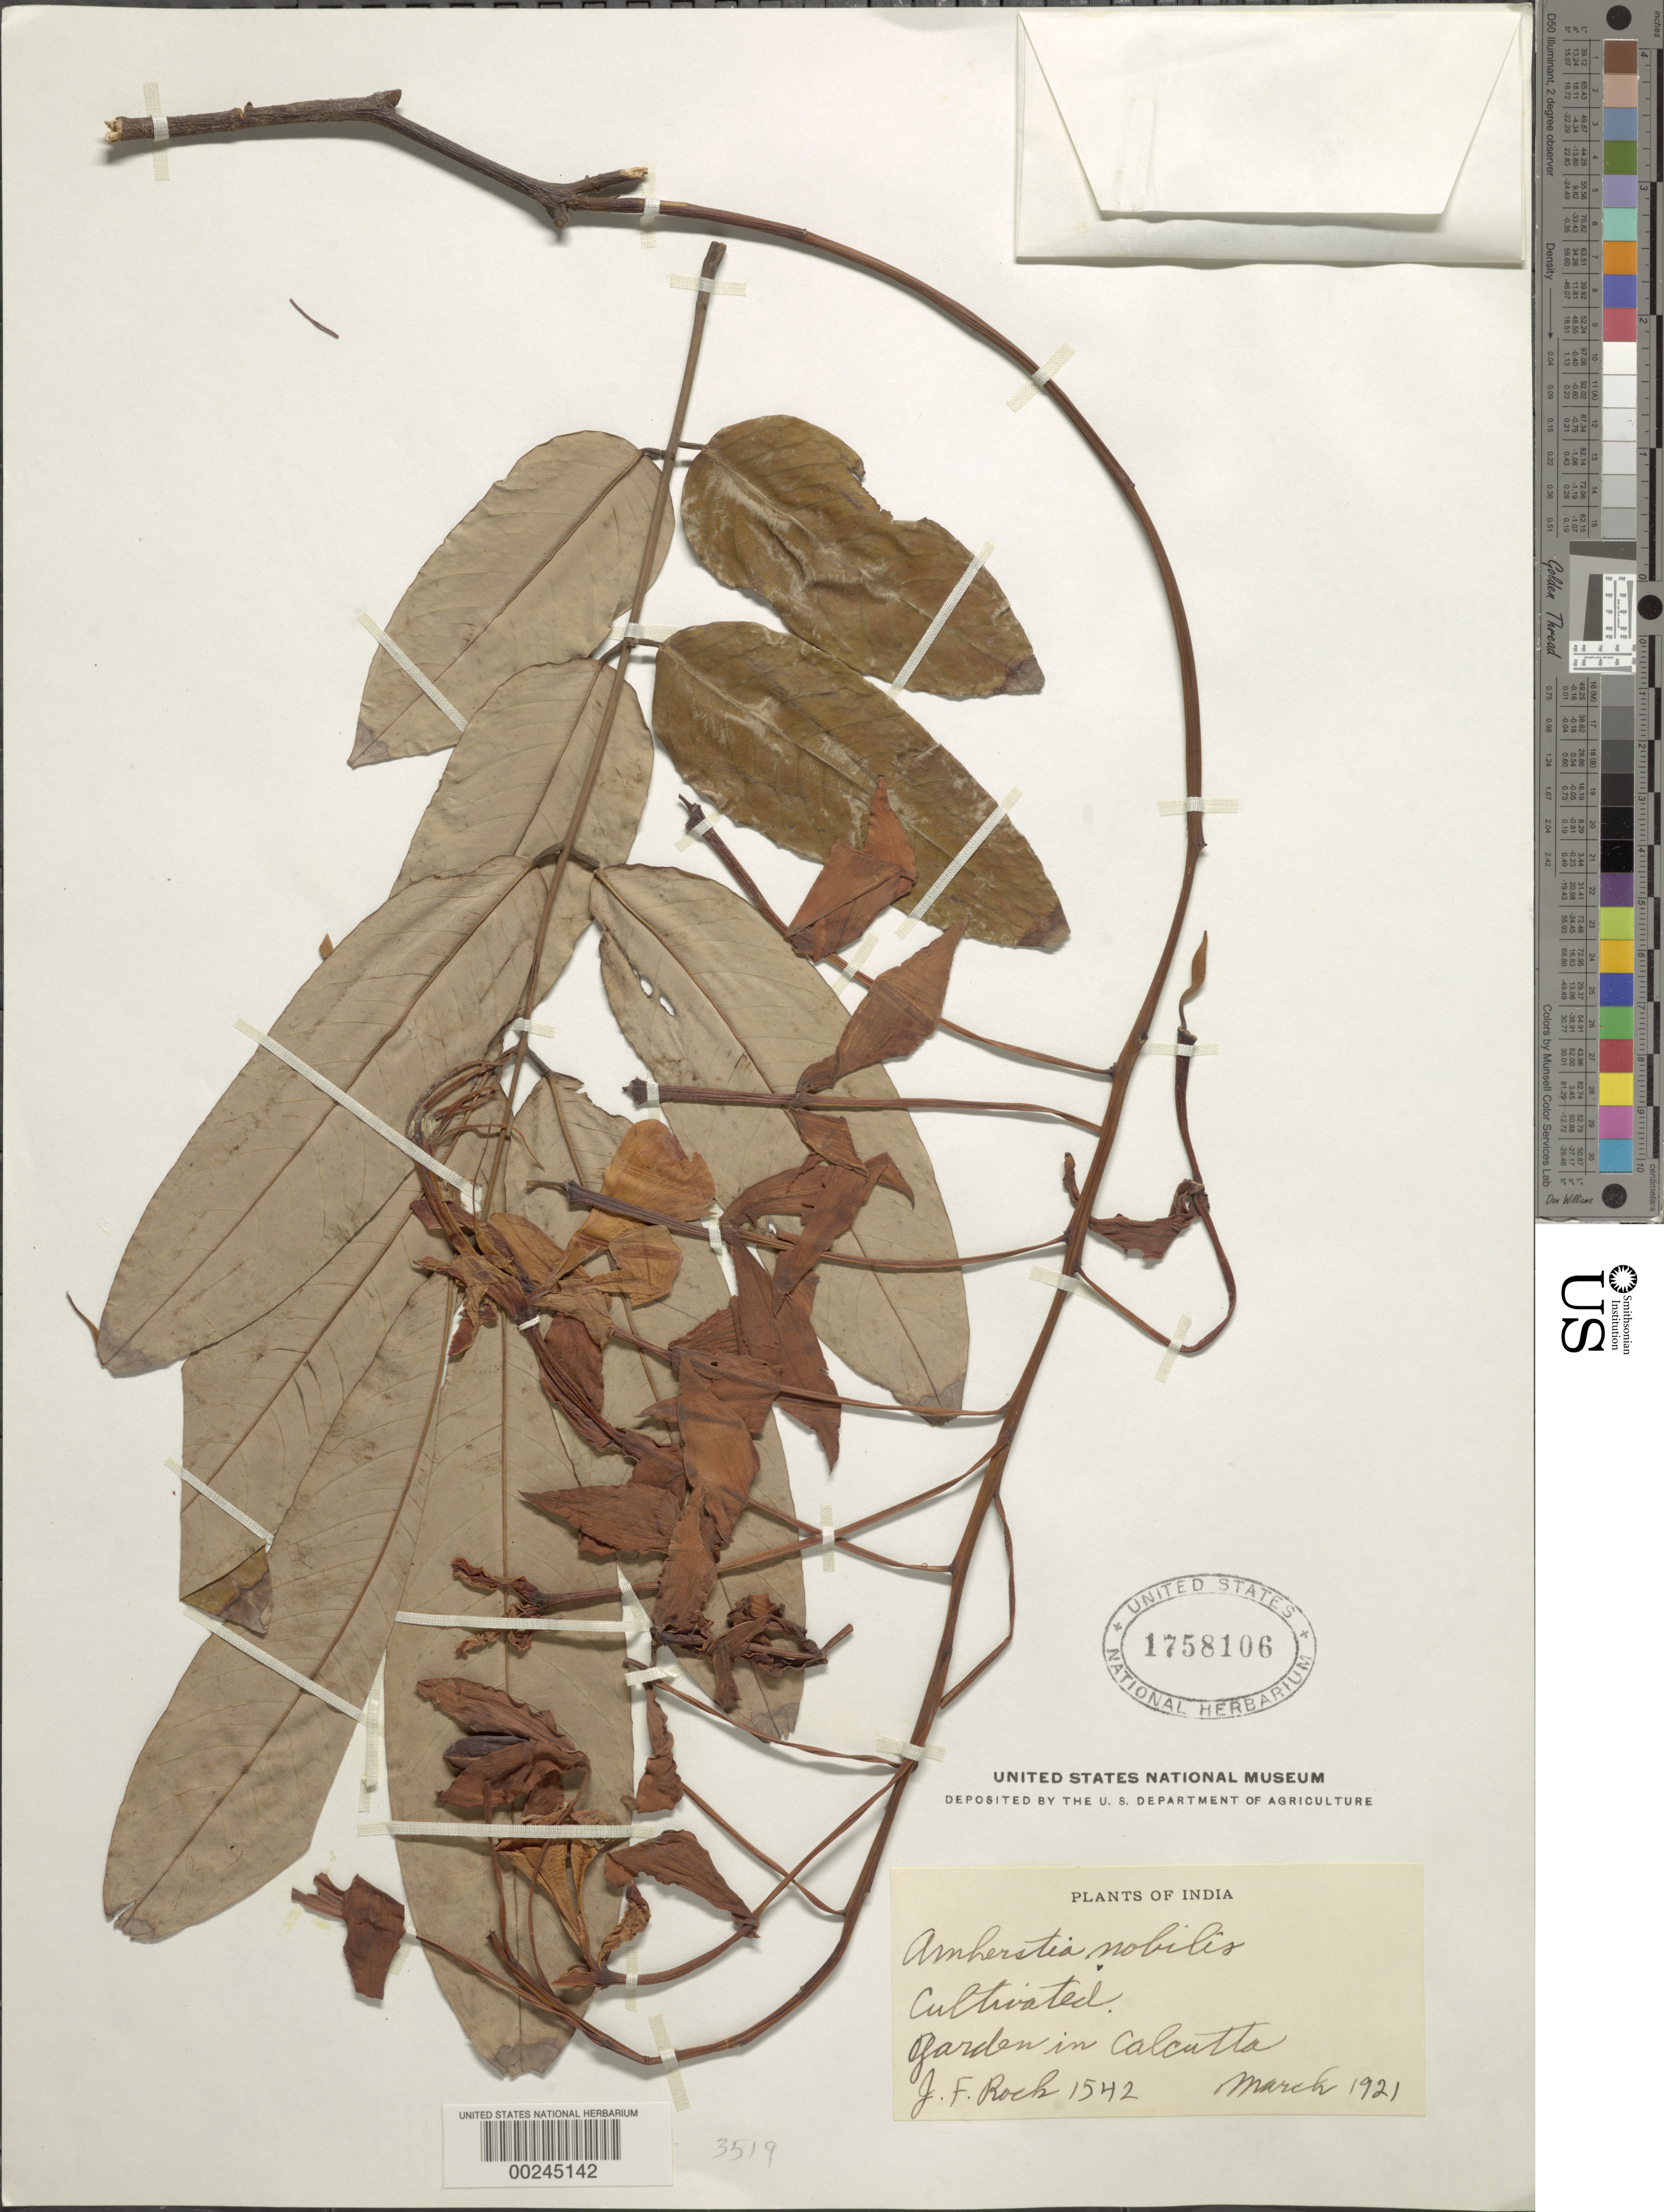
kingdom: Plantae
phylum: Tracheophyta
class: Magnoliopsida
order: Fabales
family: Fabaceae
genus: Amherstia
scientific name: Amherstia nobilis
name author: (Oliv.) Kuntze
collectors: J. F. Rock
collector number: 1542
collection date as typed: Mar 1921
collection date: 1921-03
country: India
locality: Garden in calcutta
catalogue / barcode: US 1758106